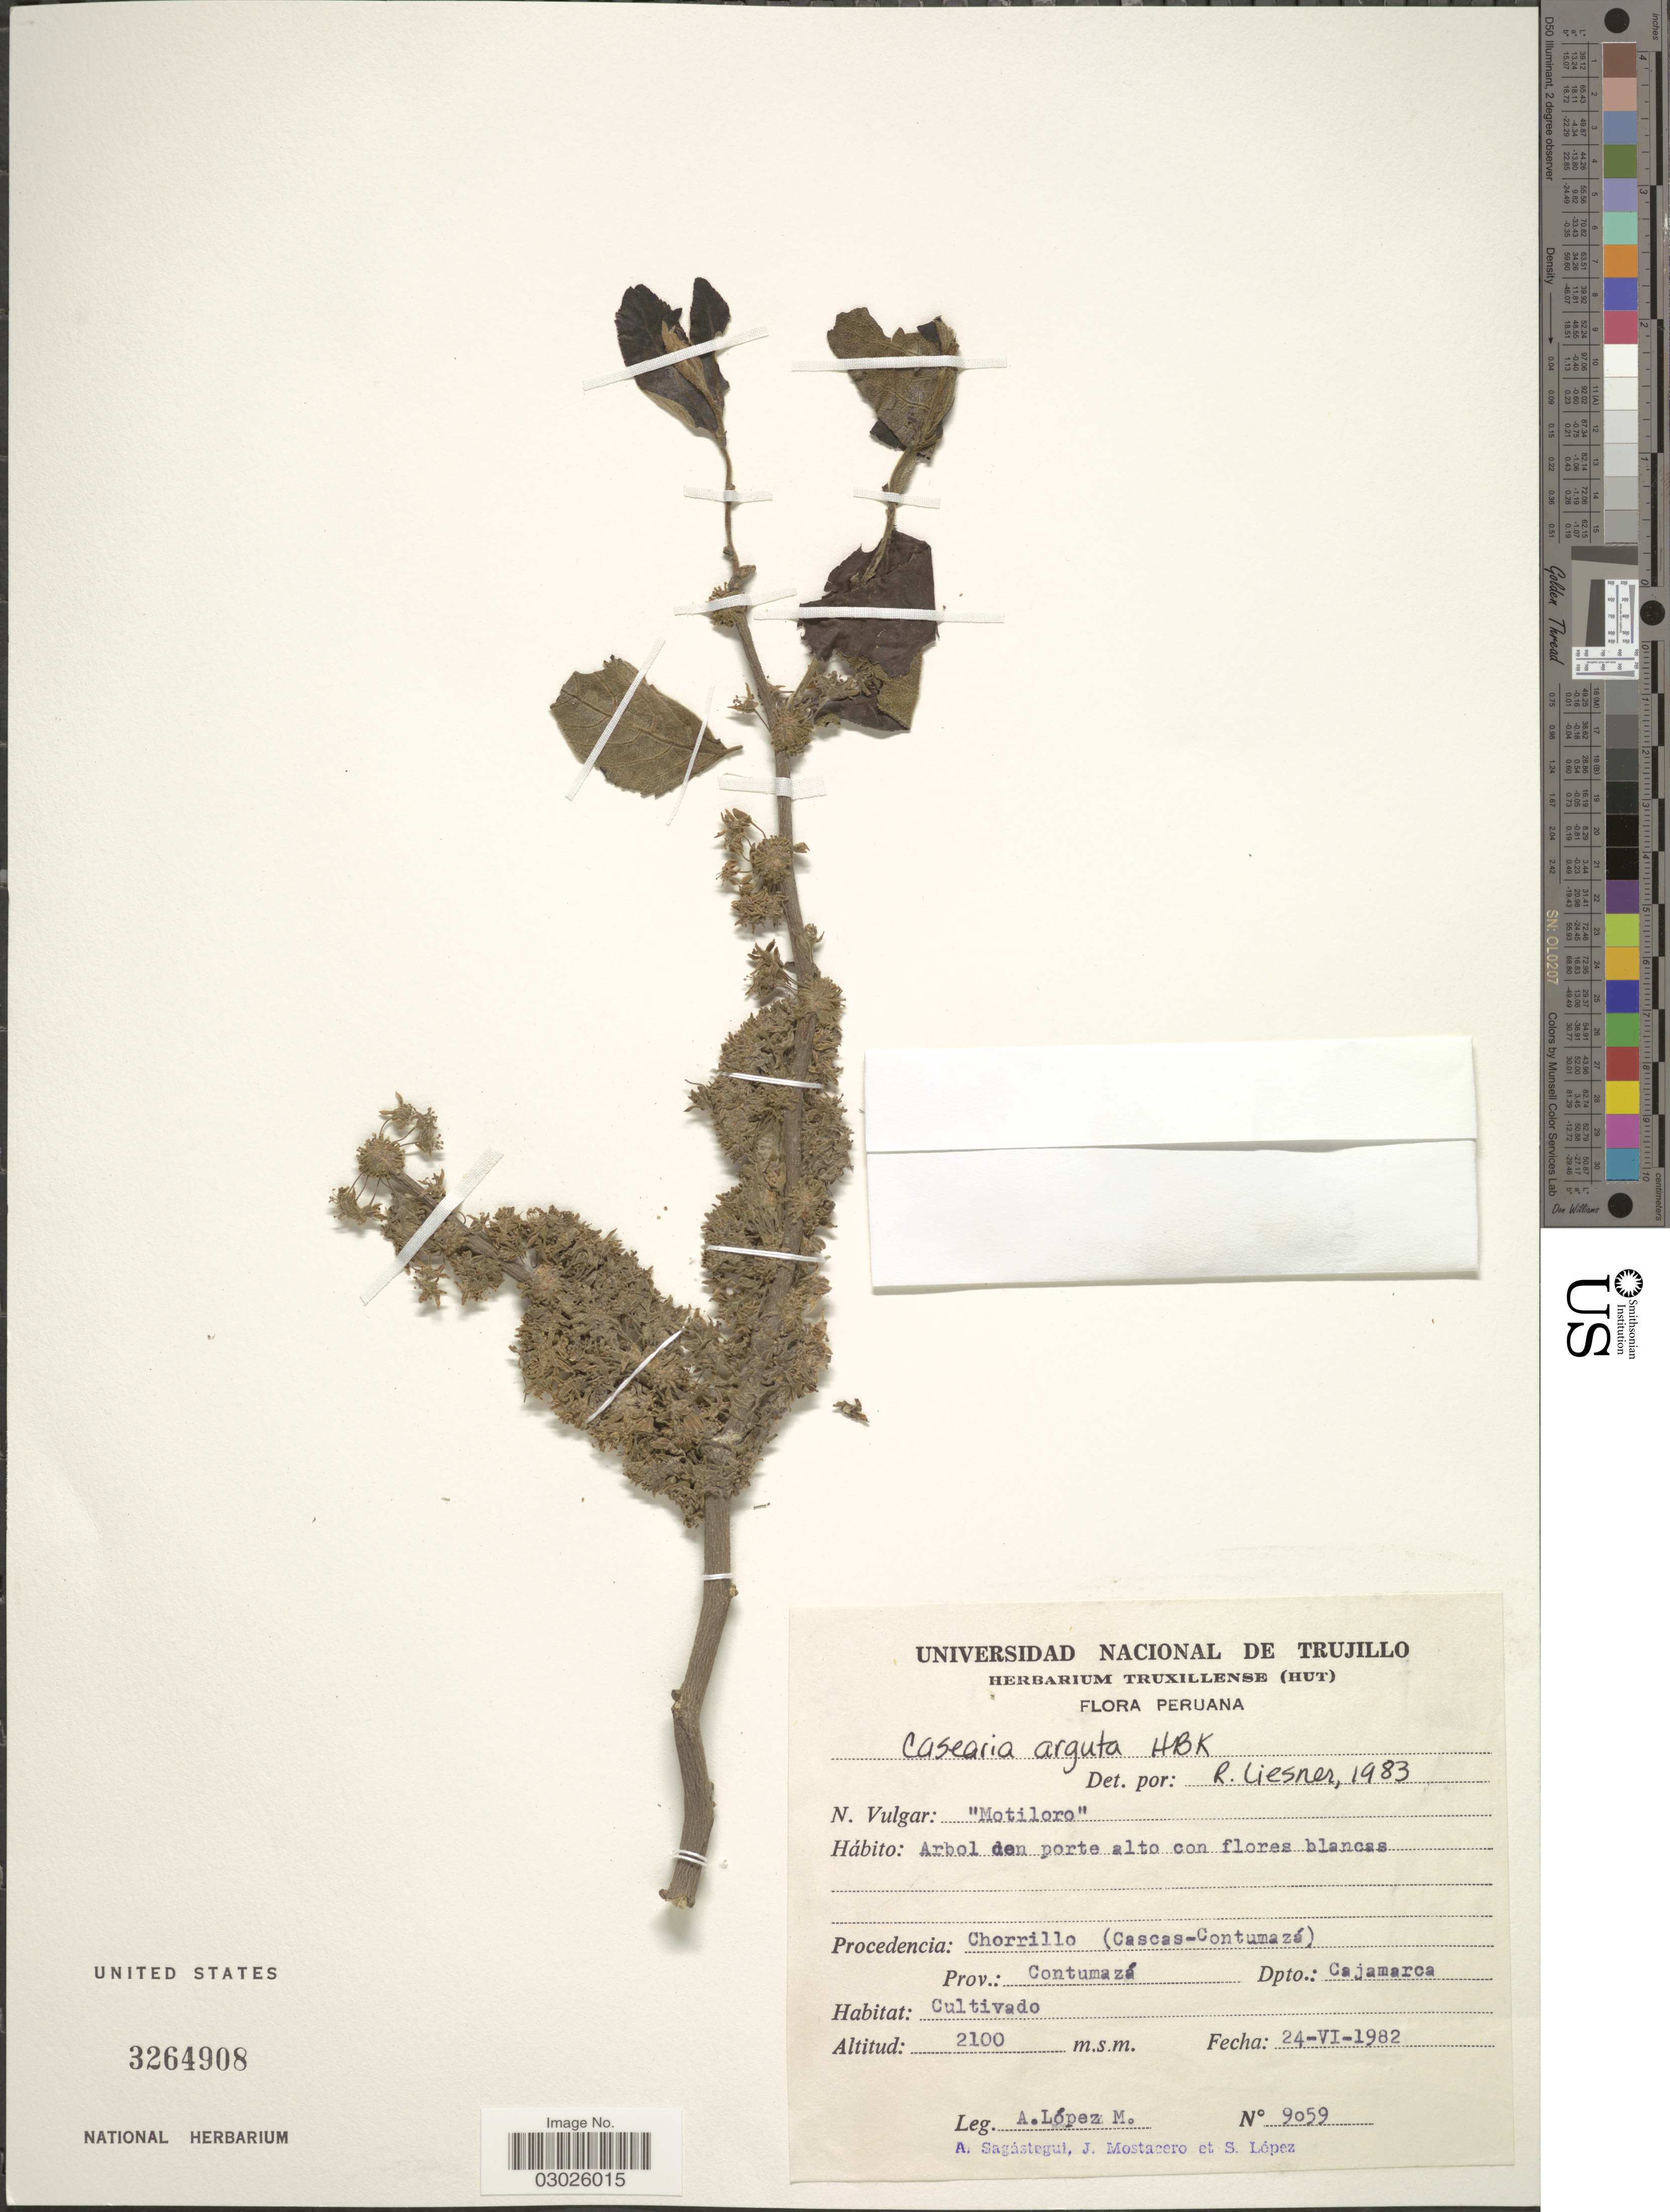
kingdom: Plantae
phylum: Tracheophyta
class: Magnoliopsida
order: Malpighiales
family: Salicaceae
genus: Casearia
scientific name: Casearia arguta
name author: Kunth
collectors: A. López M.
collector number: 9059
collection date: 1982-06-24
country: Peru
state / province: Cajamarca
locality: Chorrillo (Cascas-Contumazá). Prov.: Contumazá. Dpto.: Cajamarca.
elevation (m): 2100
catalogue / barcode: US 3264908